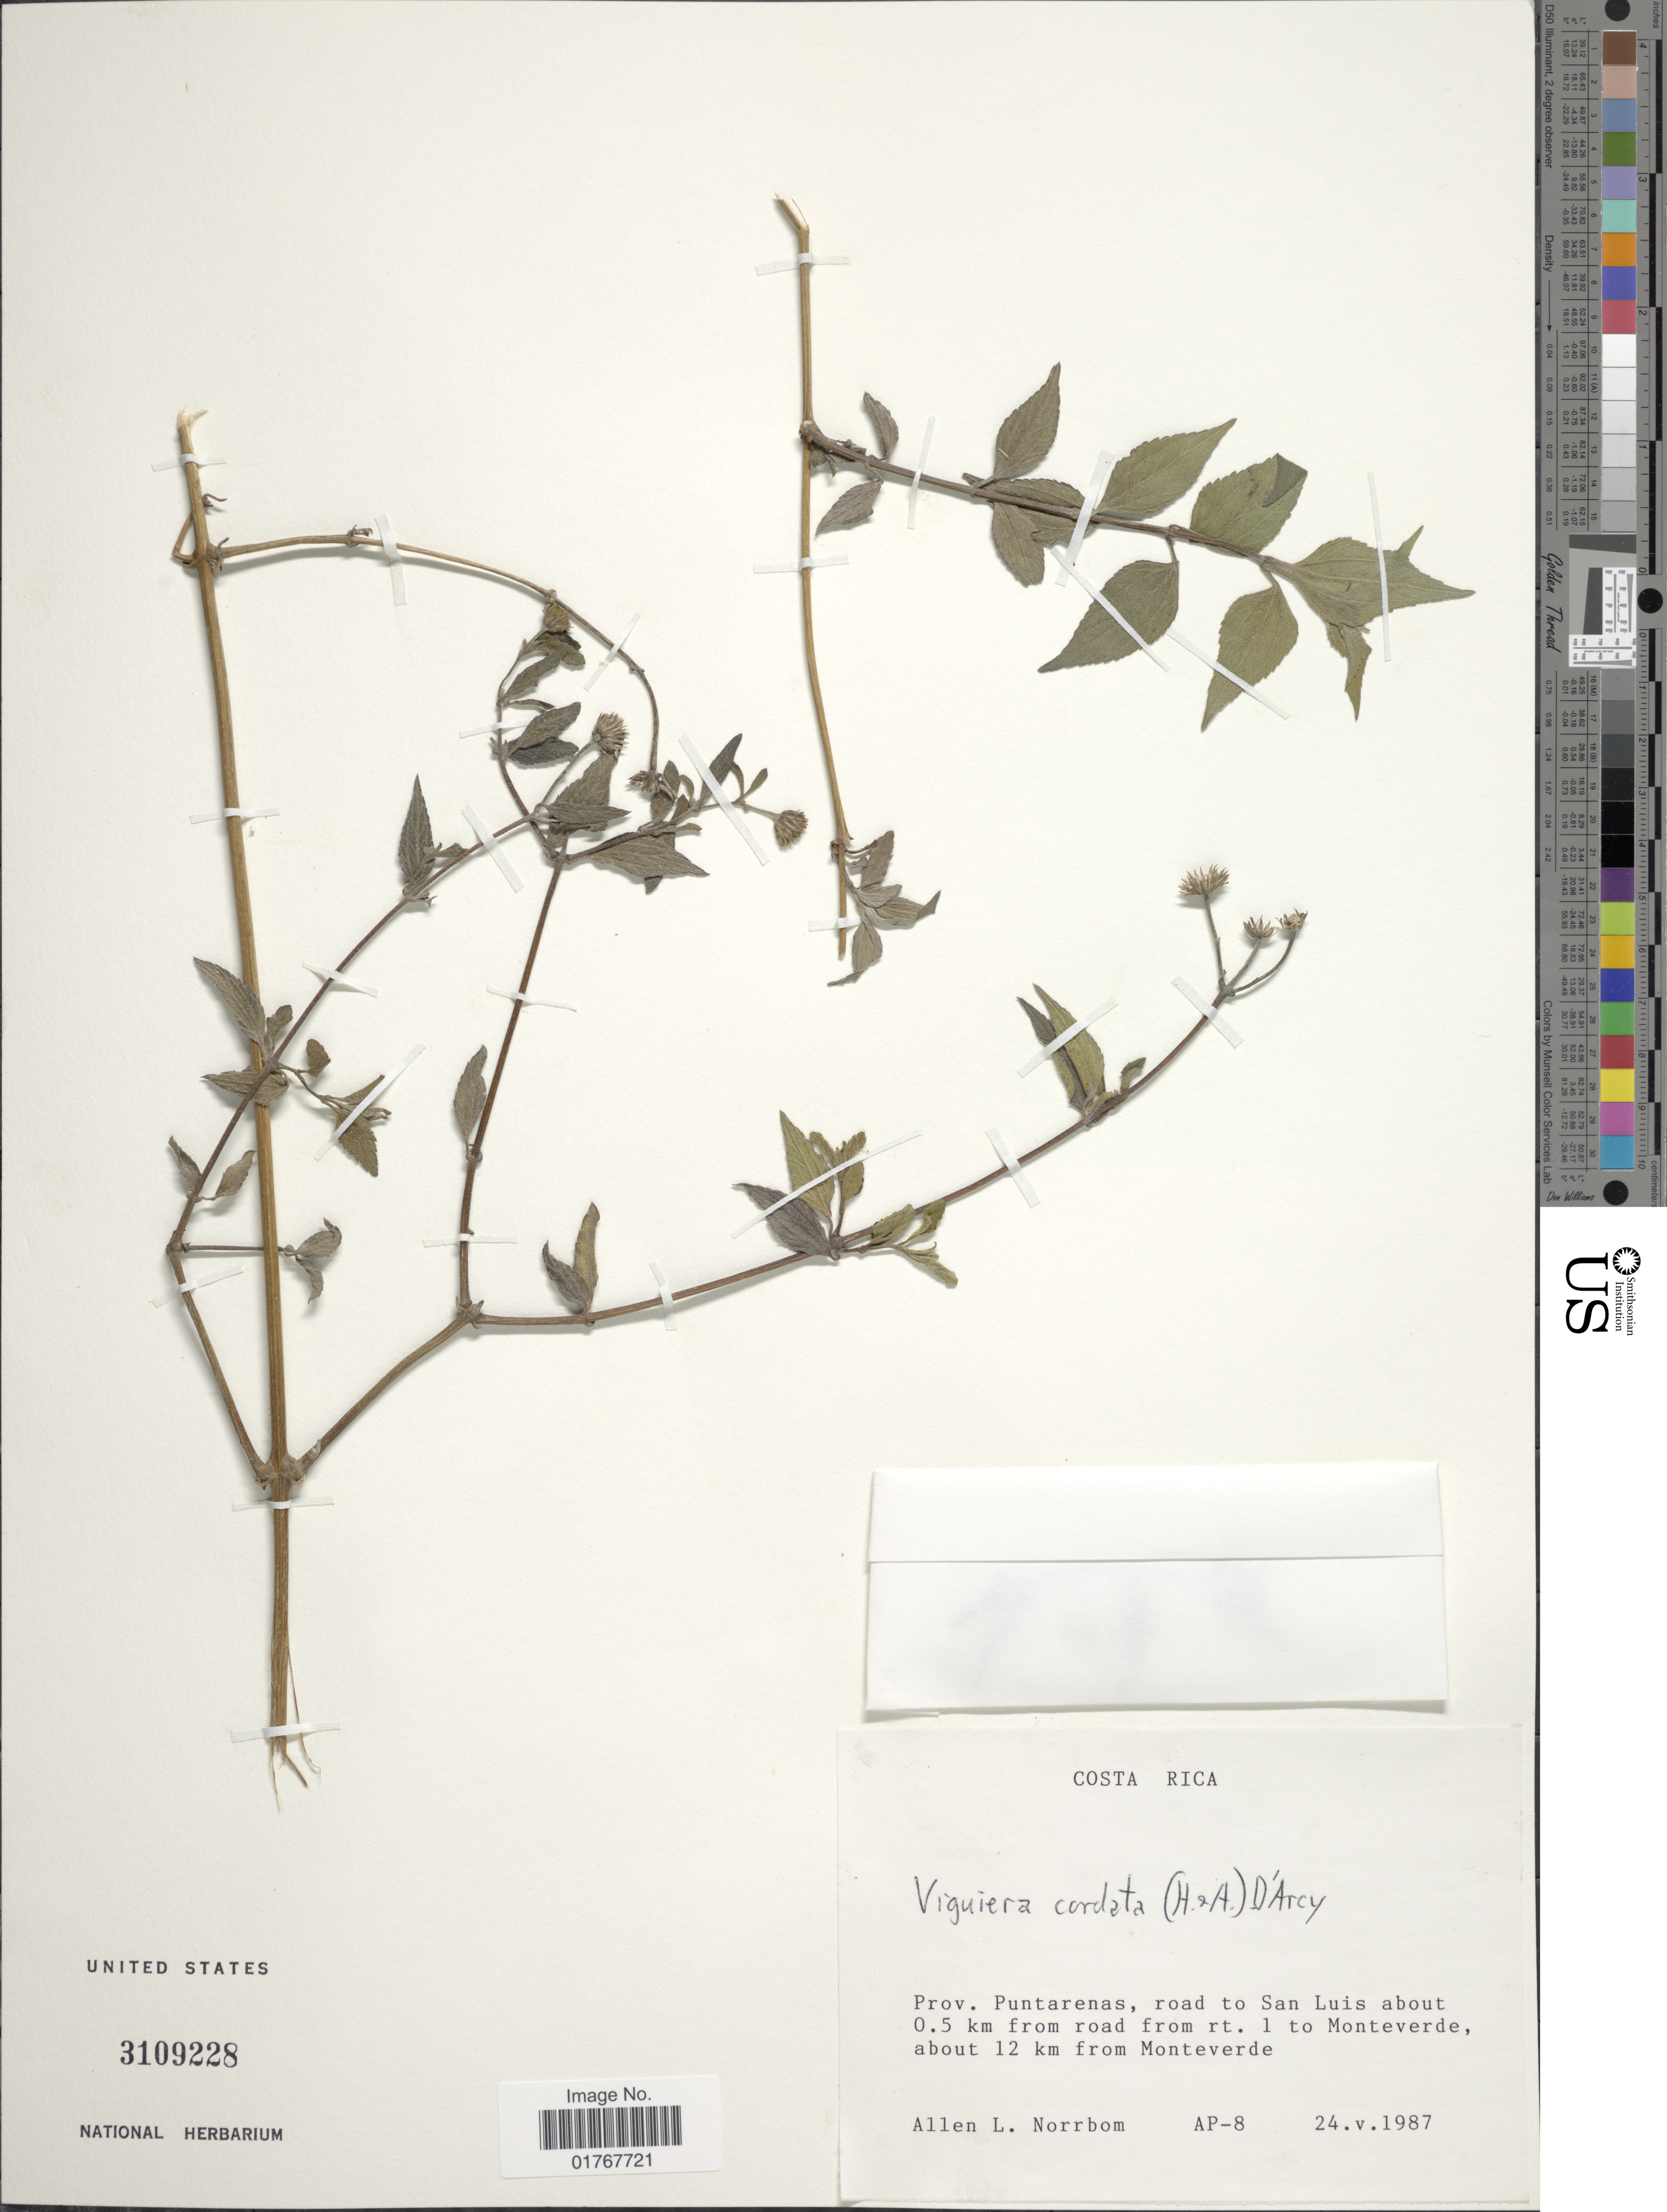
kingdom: Plantae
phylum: Tracheophyta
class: Magnoliopsida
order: Asterales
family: Asteraceae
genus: Viguiera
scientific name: Viguiera cordata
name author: (Hook. & Arn.) D'Arcy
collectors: A. L. Norrbom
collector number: AP-8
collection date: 1987-05-24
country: Costa Rica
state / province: Puntarenas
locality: Road to San Luis about 0.5 km from from rt. 1 to Monteverde, about 12 km from Monteverde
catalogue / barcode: US 3109228